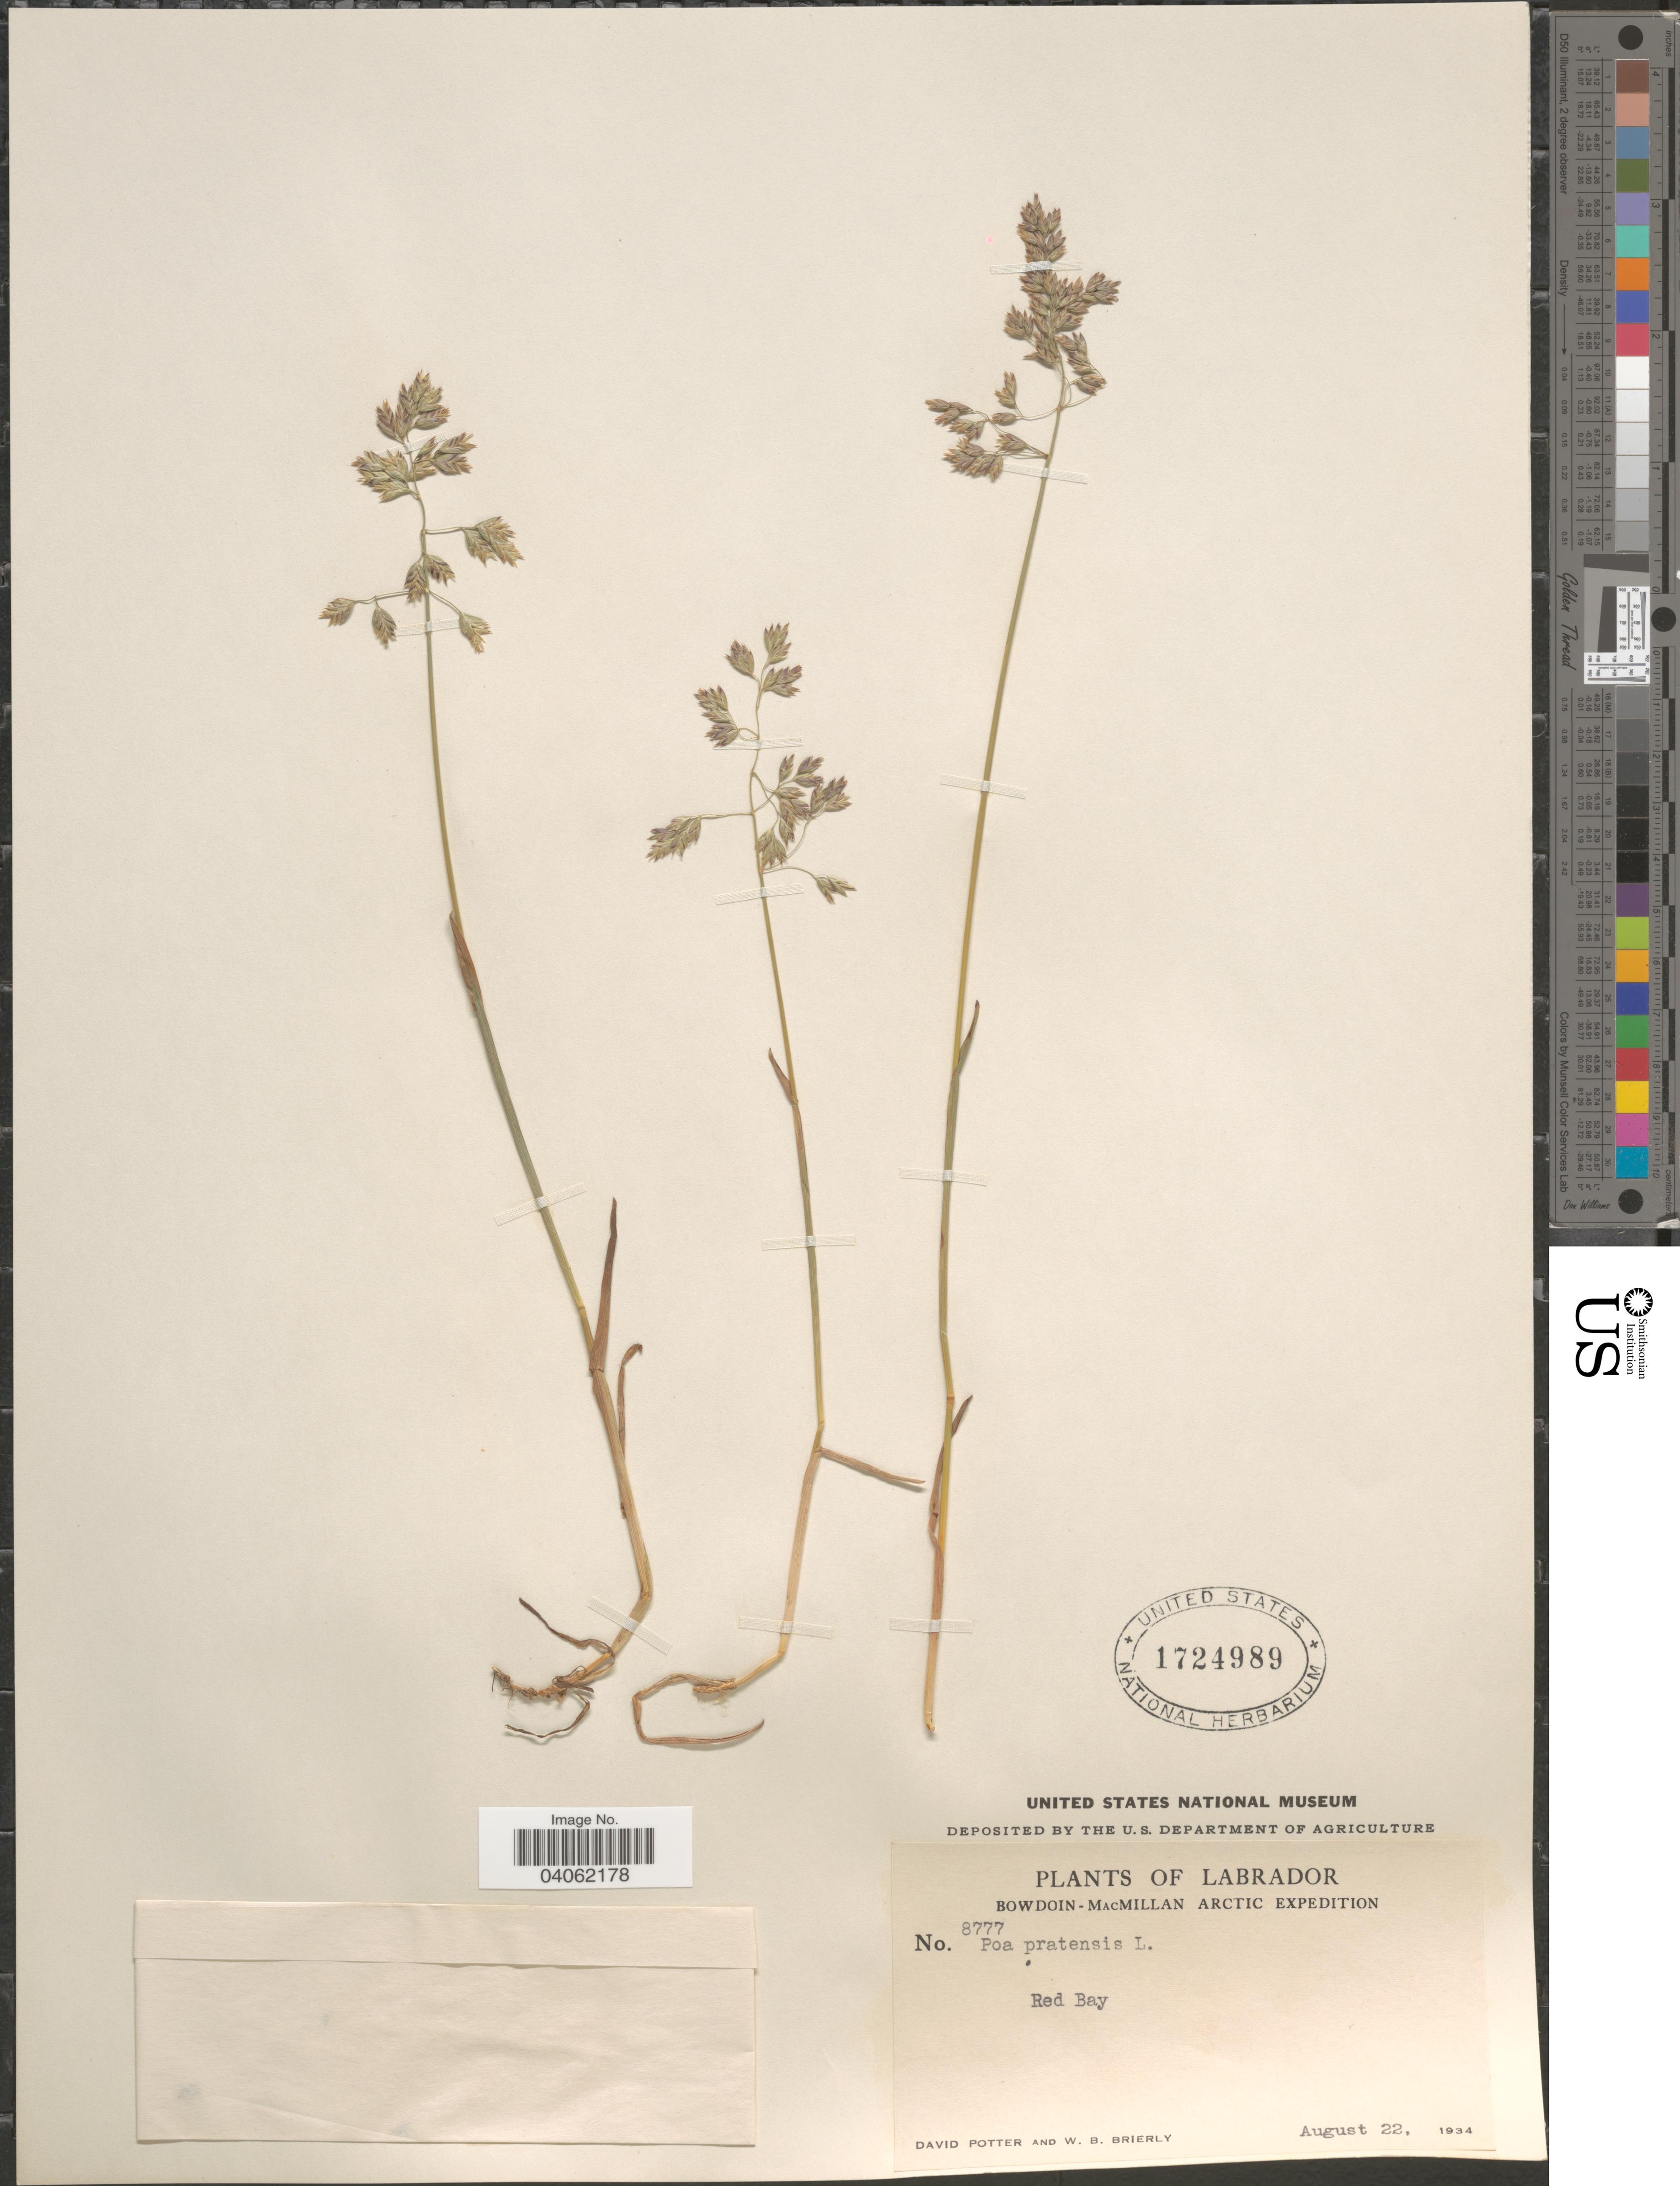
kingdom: Plantae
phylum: Tracheophyta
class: Liliopsida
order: Poales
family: Poaceae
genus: Poa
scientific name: Poa pratensis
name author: L.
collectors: D. Potter & W. Brierly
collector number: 8777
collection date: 1934-08-22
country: Canada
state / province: Newfoundland and Labrador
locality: Labrador. Red Bay.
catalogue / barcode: US 1724989